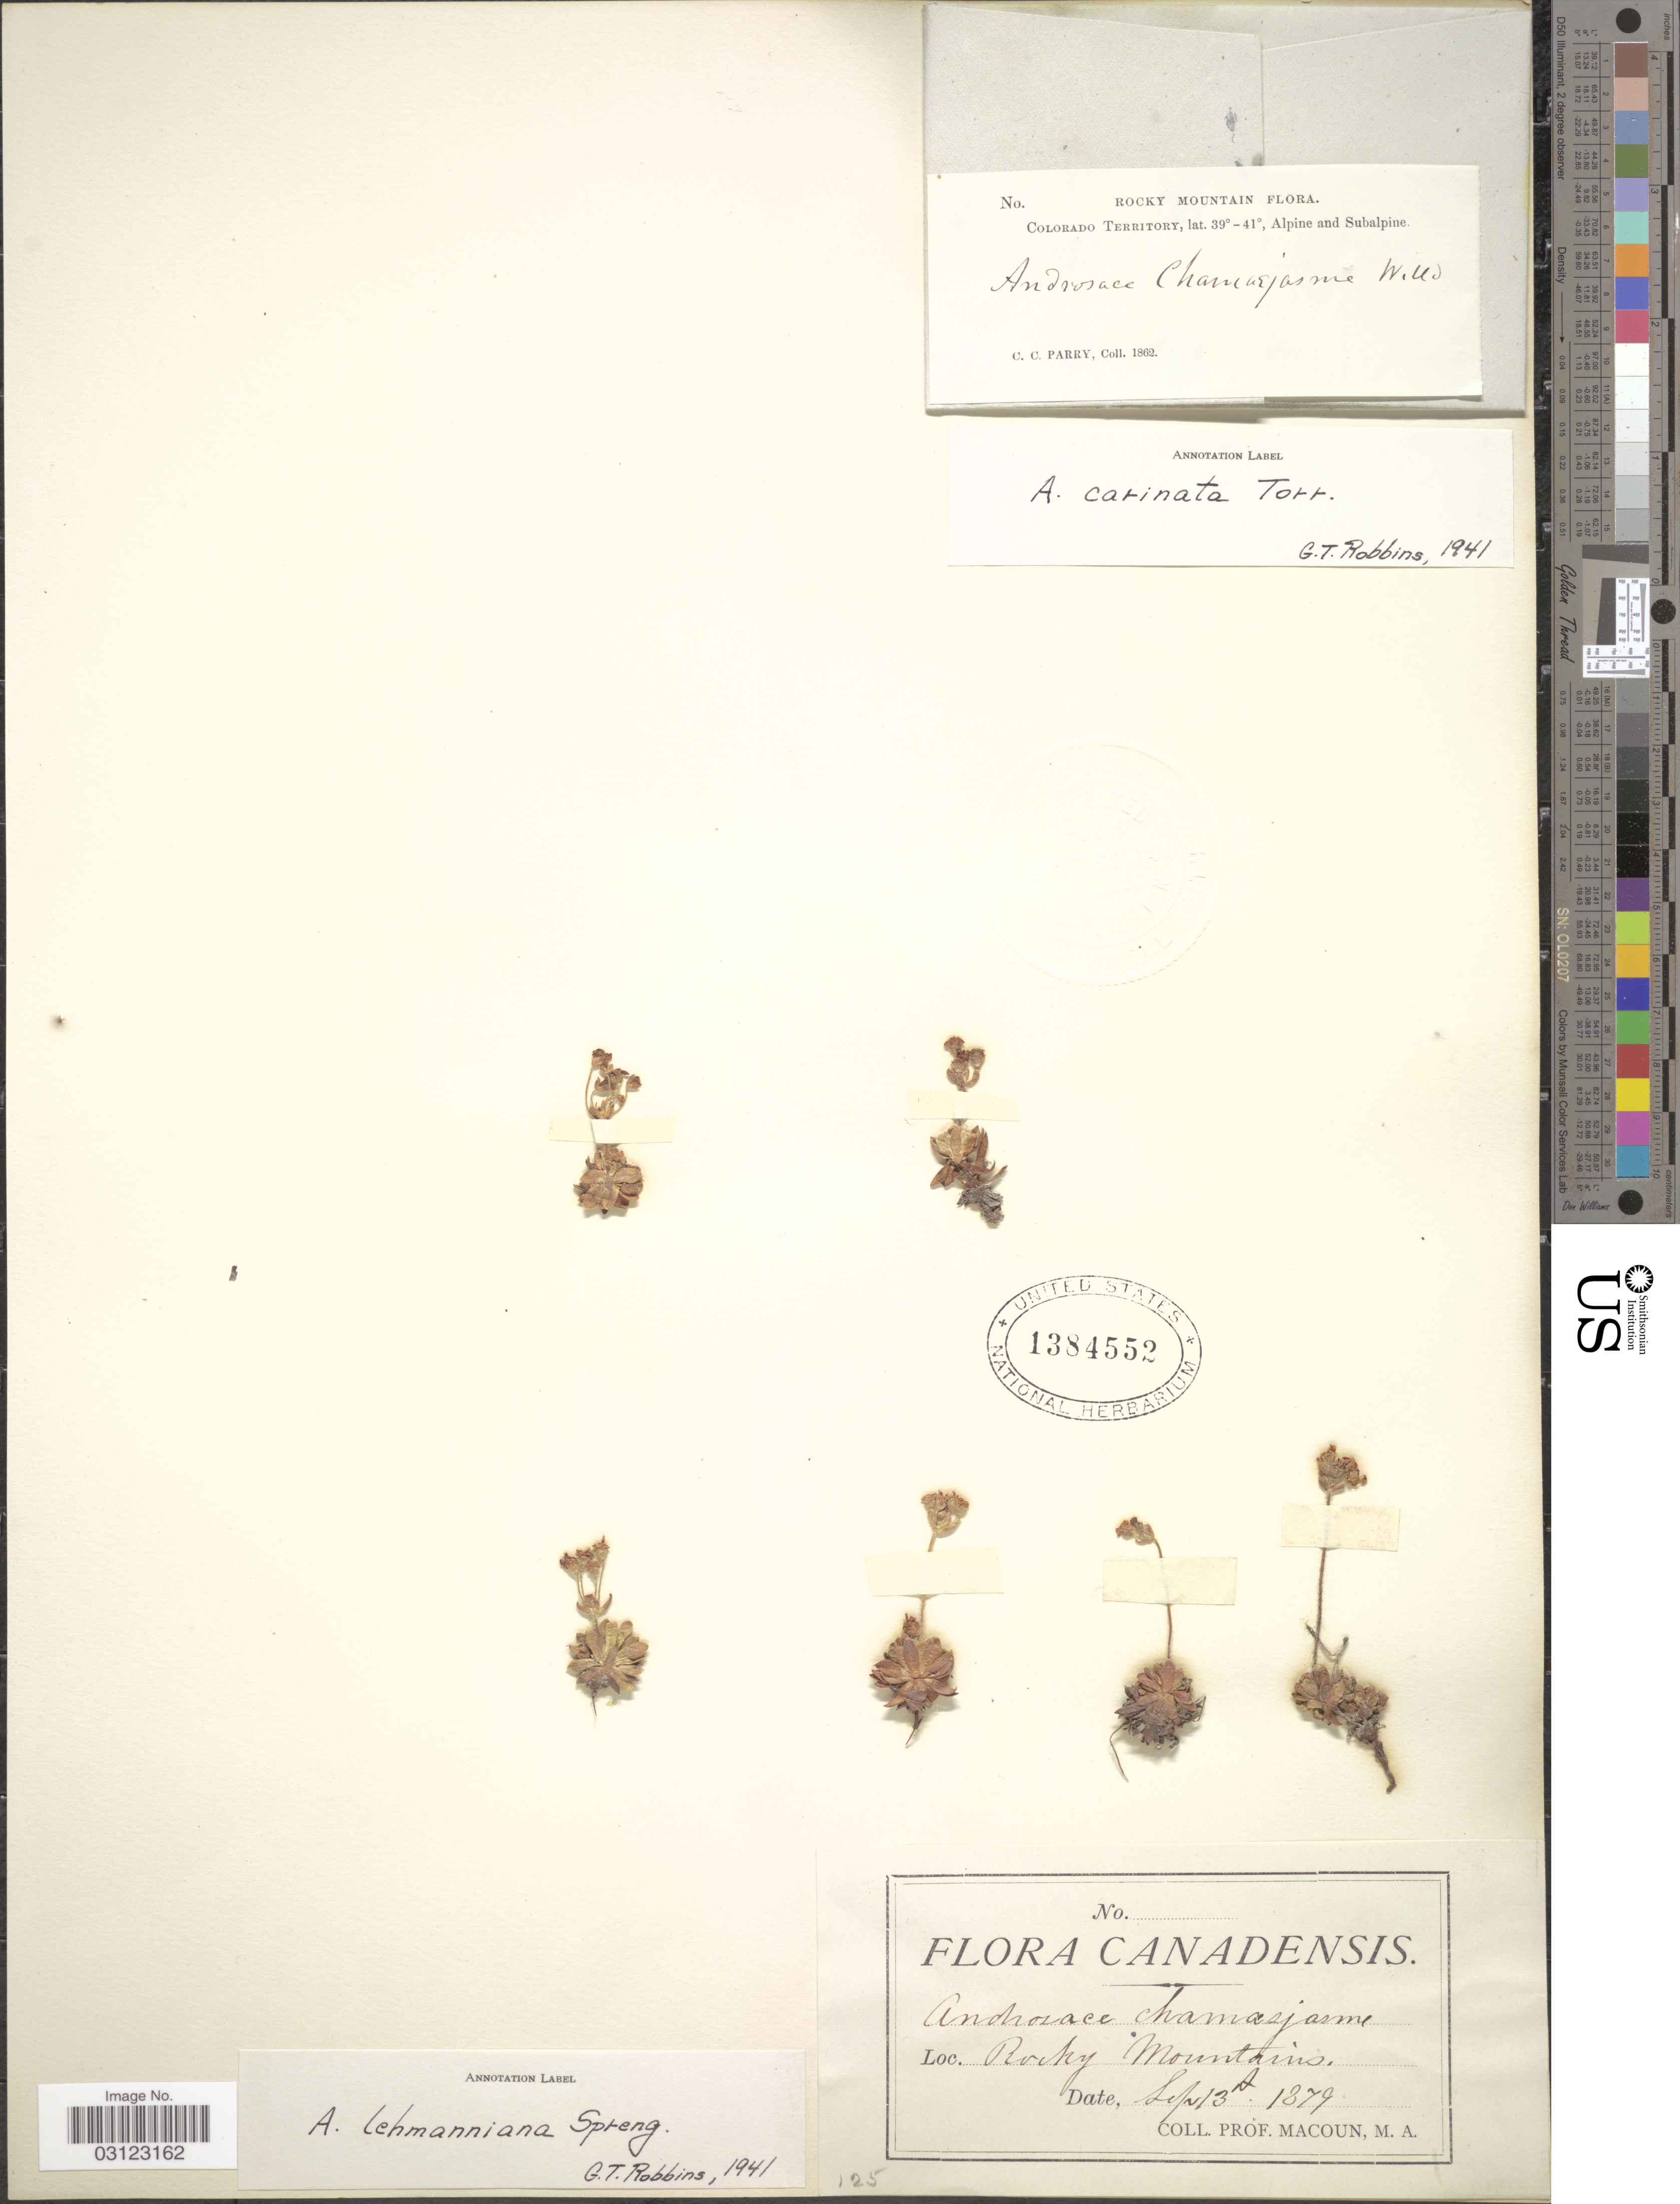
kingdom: Plantae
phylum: Tracheophyta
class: Magnoliopsida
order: Ericales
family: Primulaceae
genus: Androsace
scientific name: Androsace lehmanniana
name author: Spreng.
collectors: C. C. Parry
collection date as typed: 1862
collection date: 1862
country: United States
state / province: Colorado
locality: Rocky Mountain Flora. Colorado Territory, lat. 39° - 41°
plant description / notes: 2 specimens with 2 distinct labels on sheet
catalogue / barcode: US 1384552-2